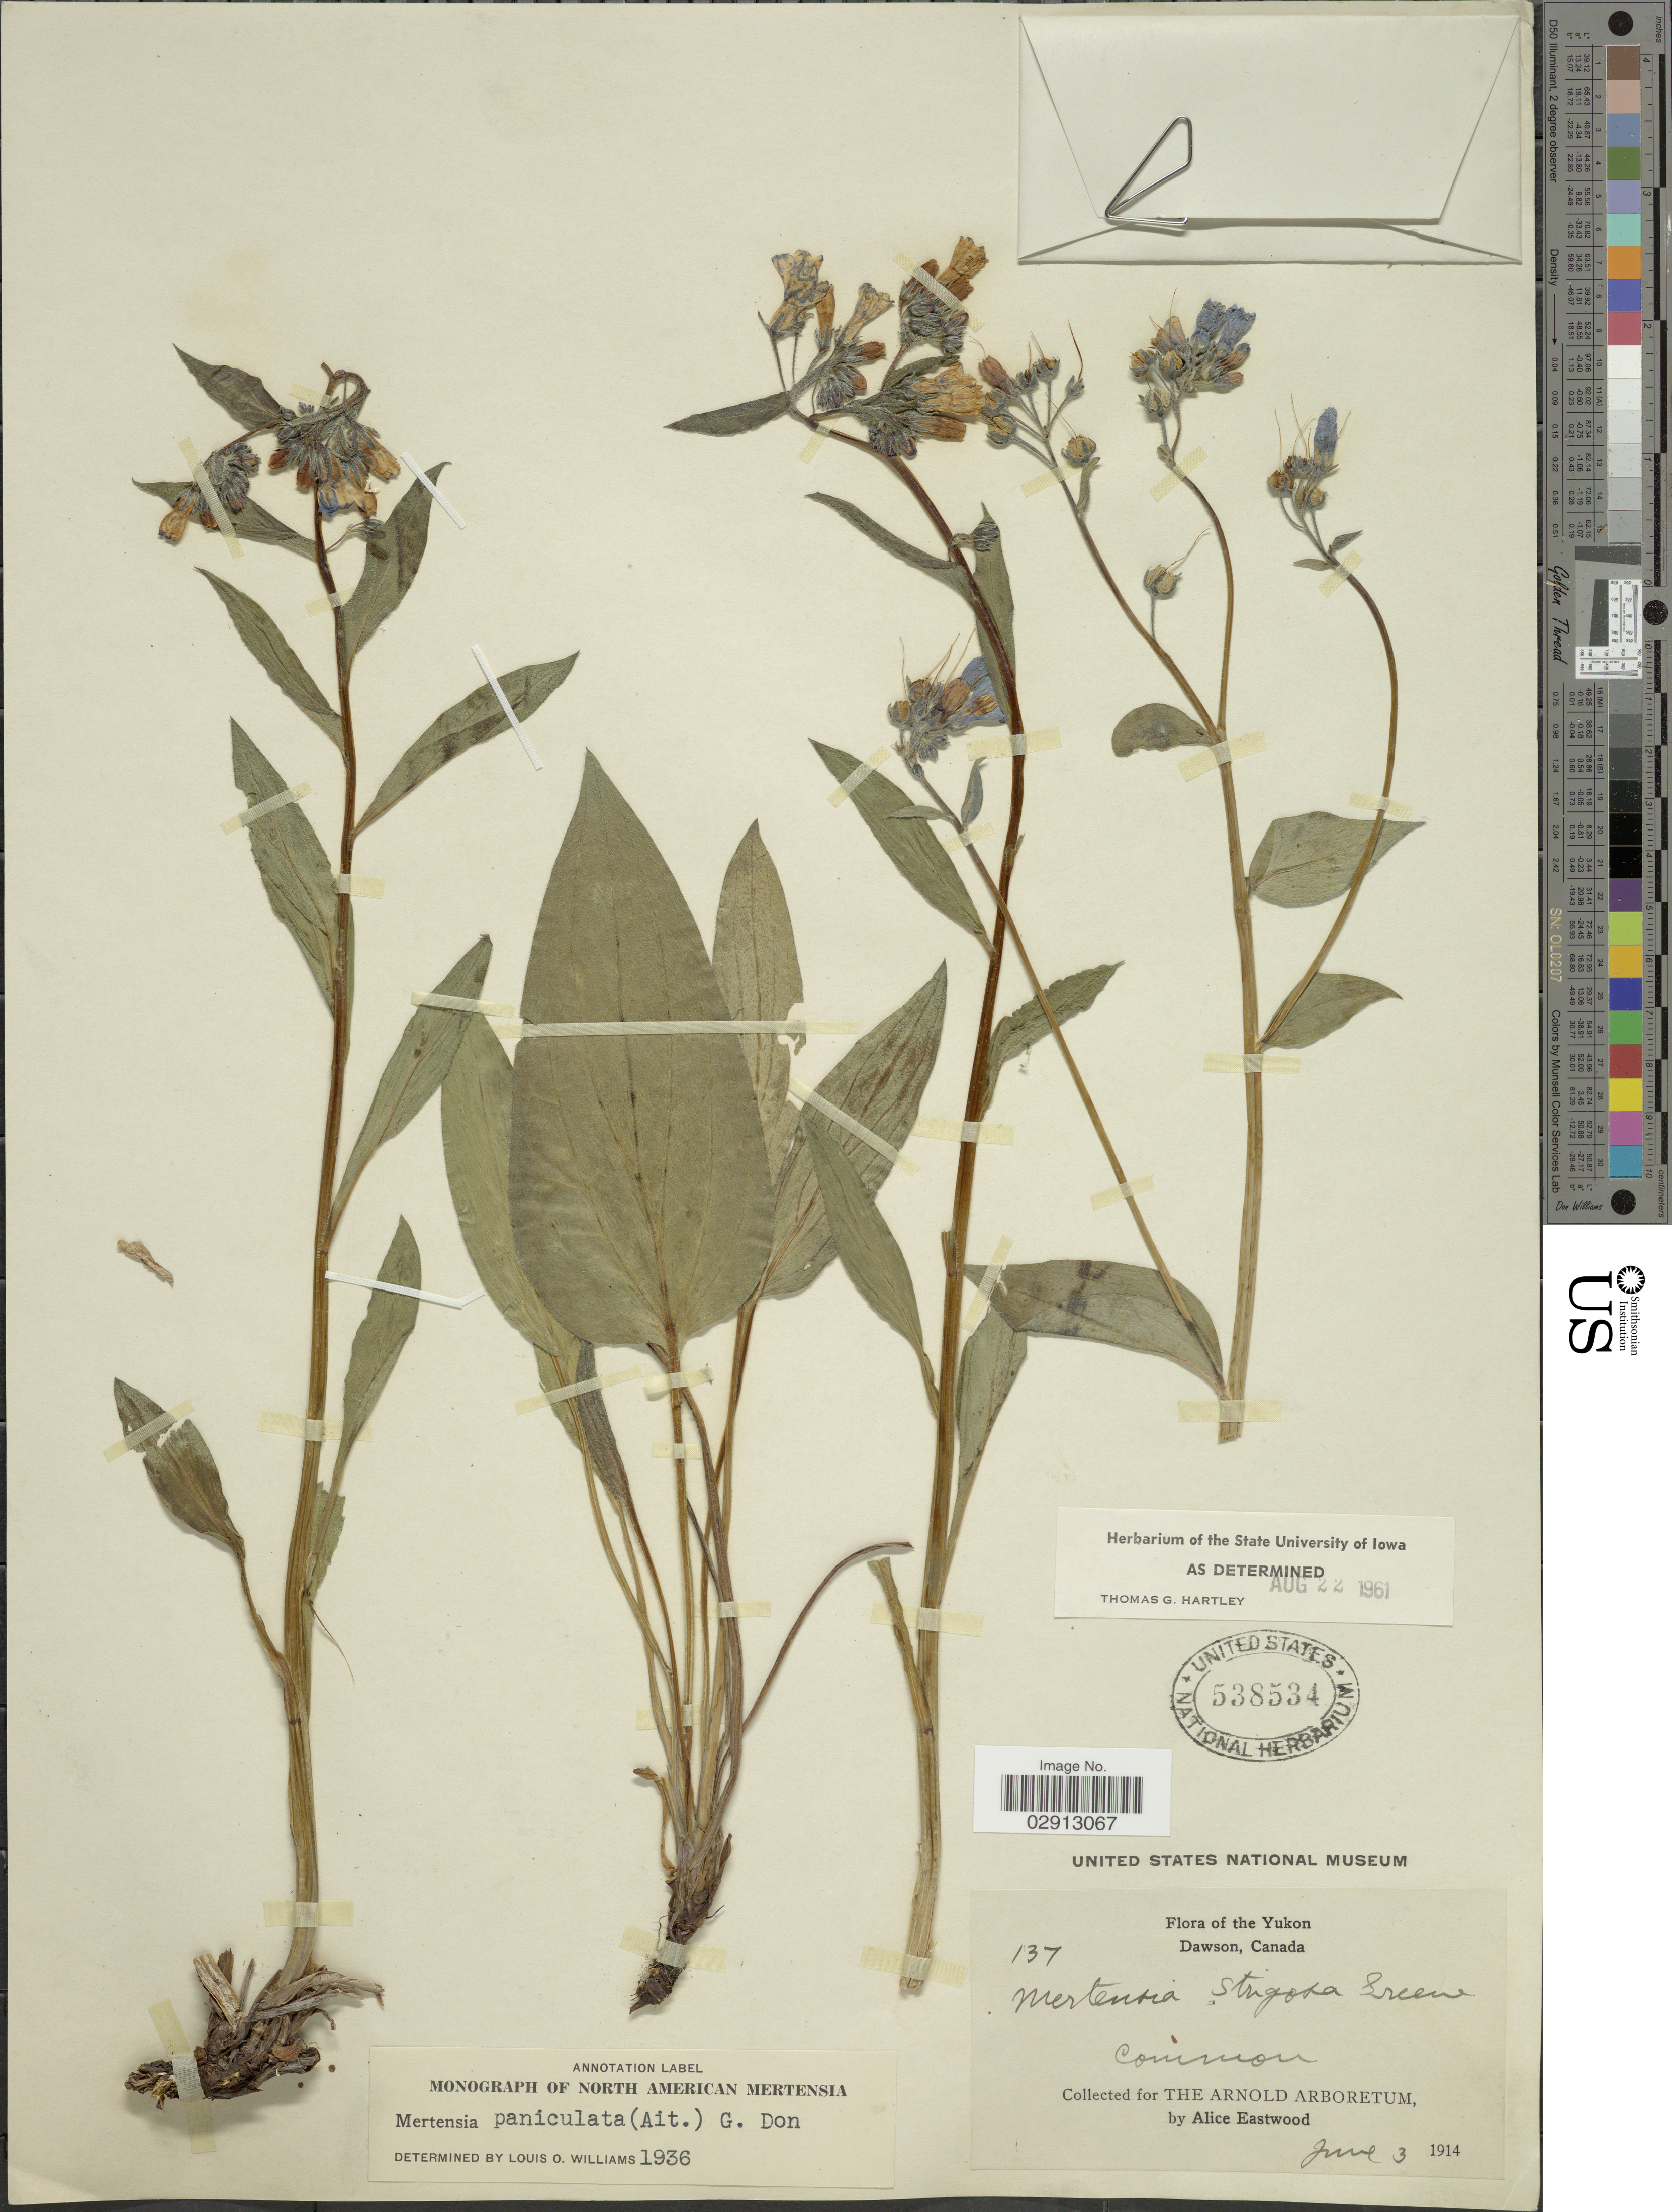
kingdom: Plantae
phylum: Tracheophyta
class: Magnoliopsida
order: Boraginales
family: Boraginaceae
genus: Mertensia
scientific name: Mertensia paniculata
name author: (Aiton) G. Don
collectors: A. Eastwood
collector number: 137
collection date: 1914-06-03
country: Canada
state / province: Yukon Territory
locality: The Yukon. Dawson.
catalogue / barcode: US 538534